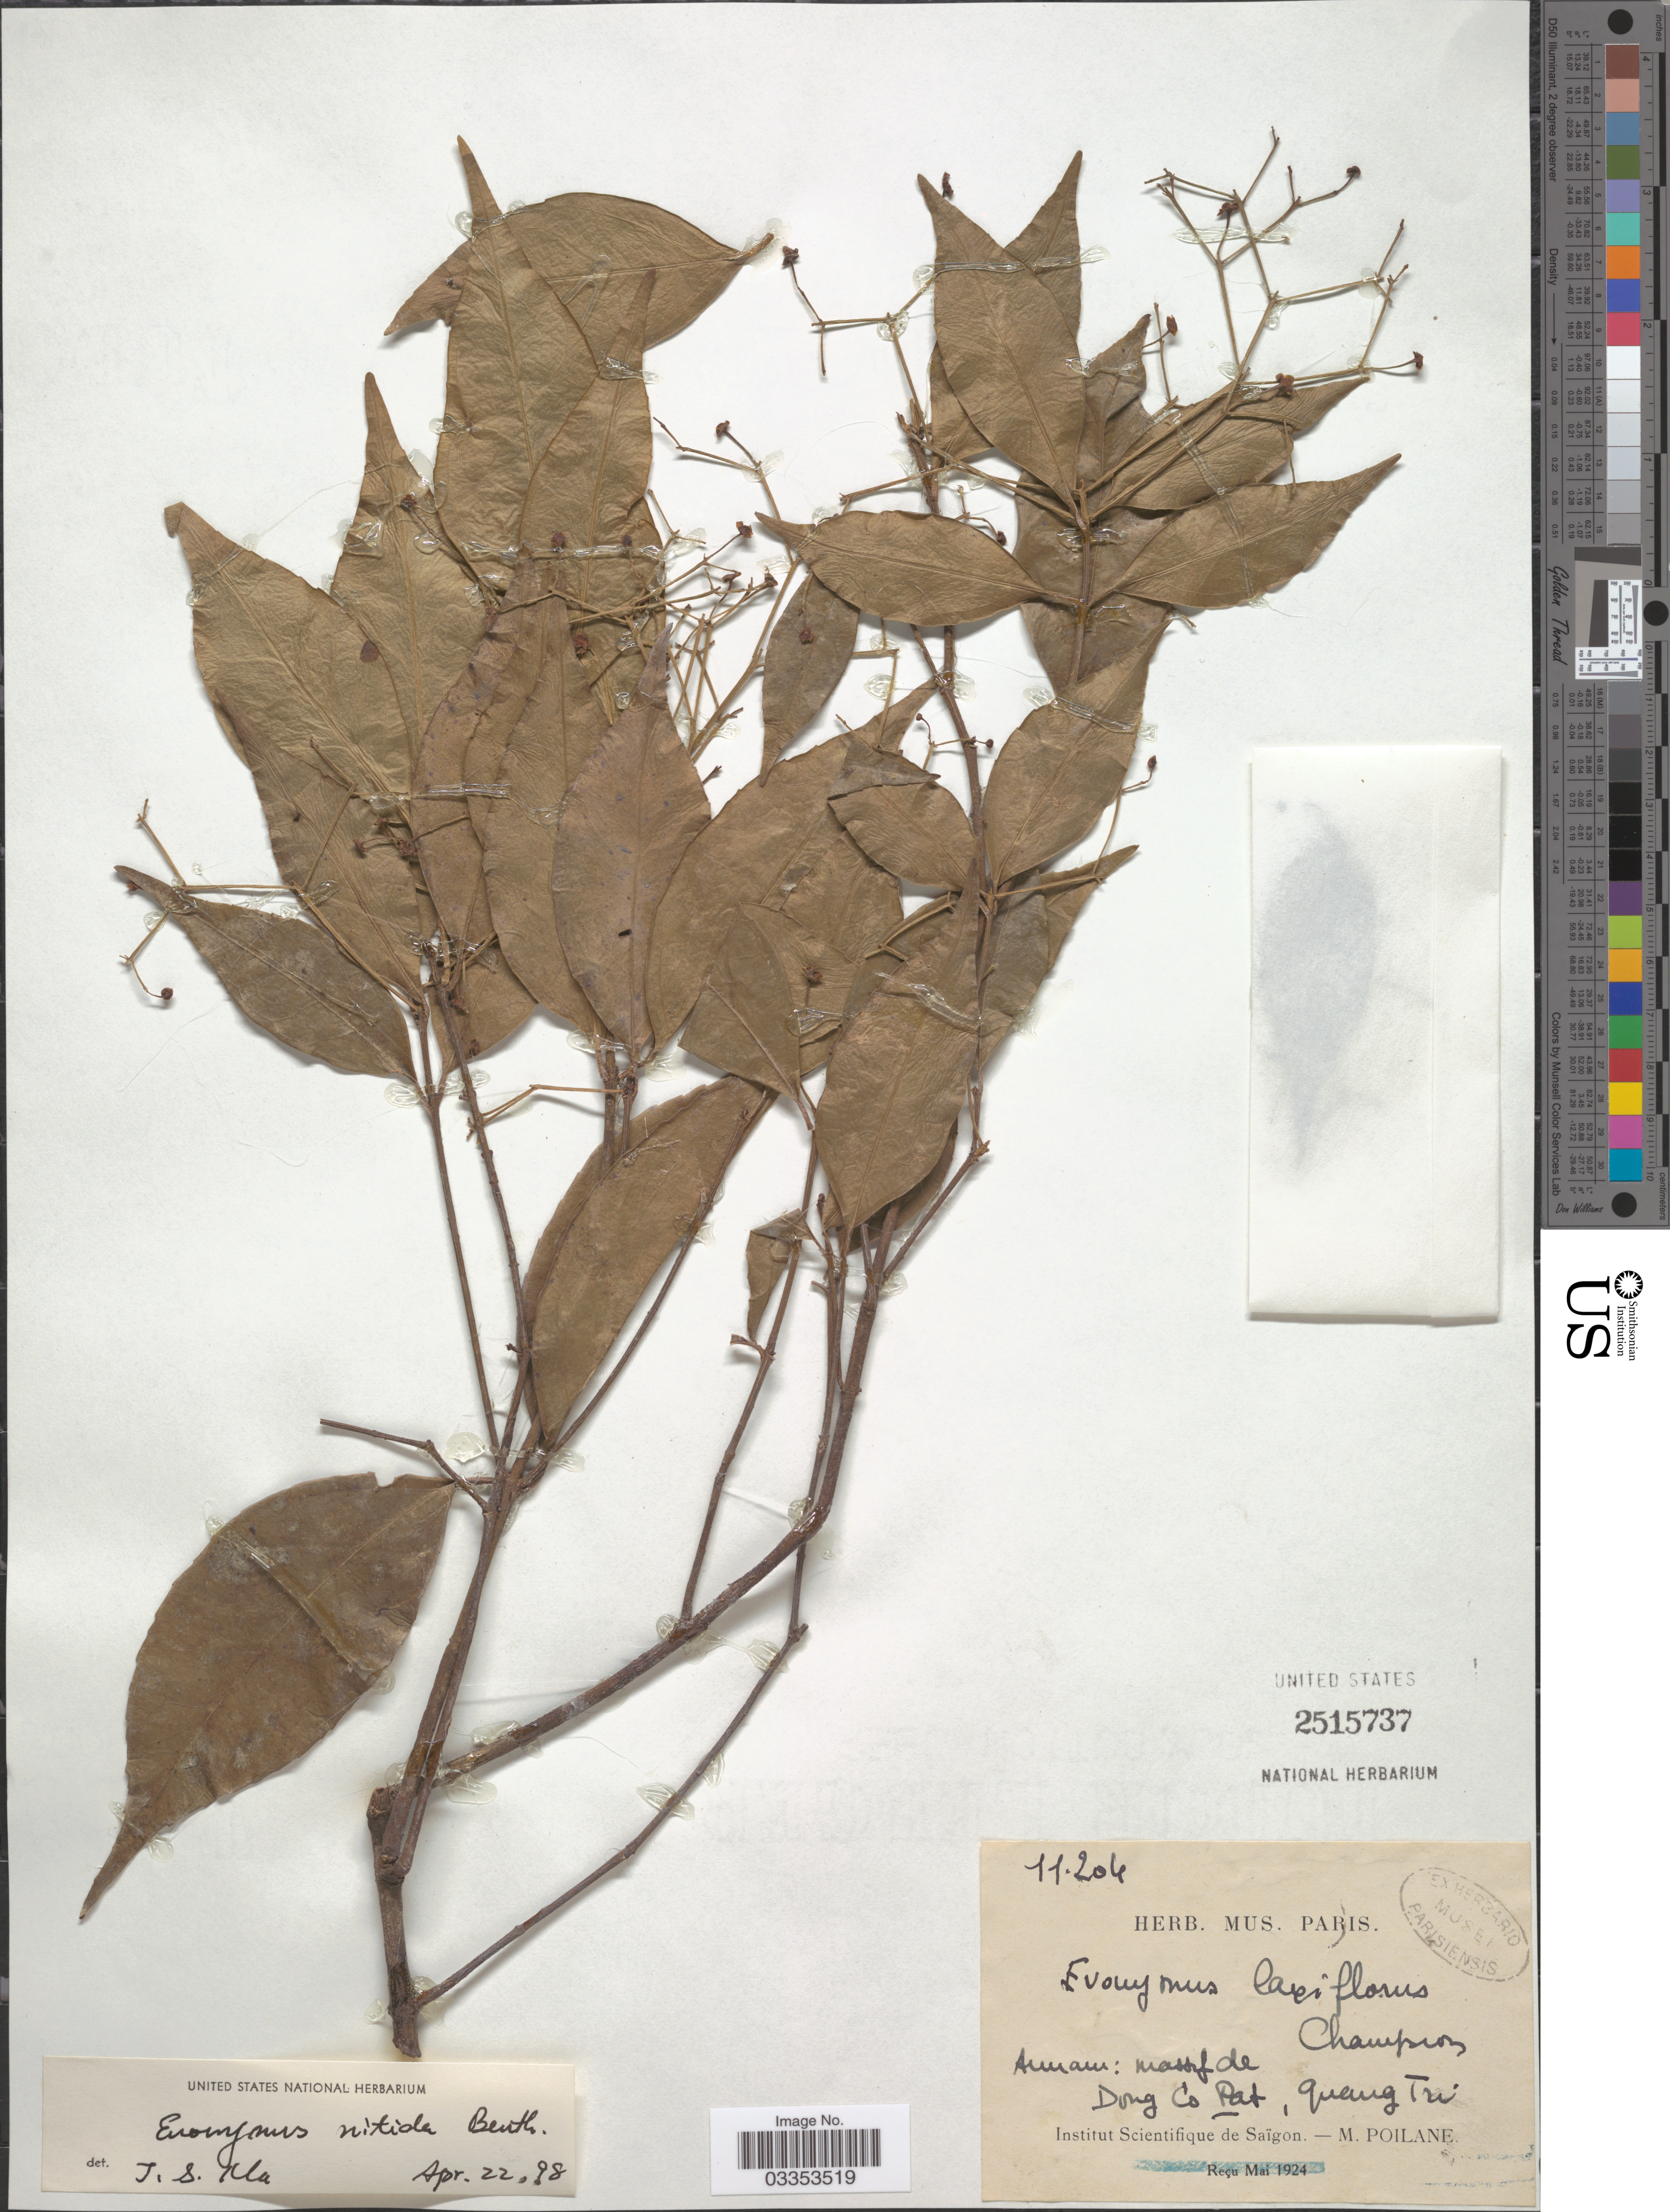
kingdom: Plantae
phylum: Tracheophyta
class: Magnoliopsida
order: Celastrales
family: Celastraceae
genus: Euonymus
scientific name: Euonymus nitidus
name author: Benth.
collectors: M. Poilane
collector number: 11204*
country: Vietnam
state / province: Quang Tri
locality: Annam: massif de Dong Co Pat. Quang Tri.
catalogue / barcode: US 2515737